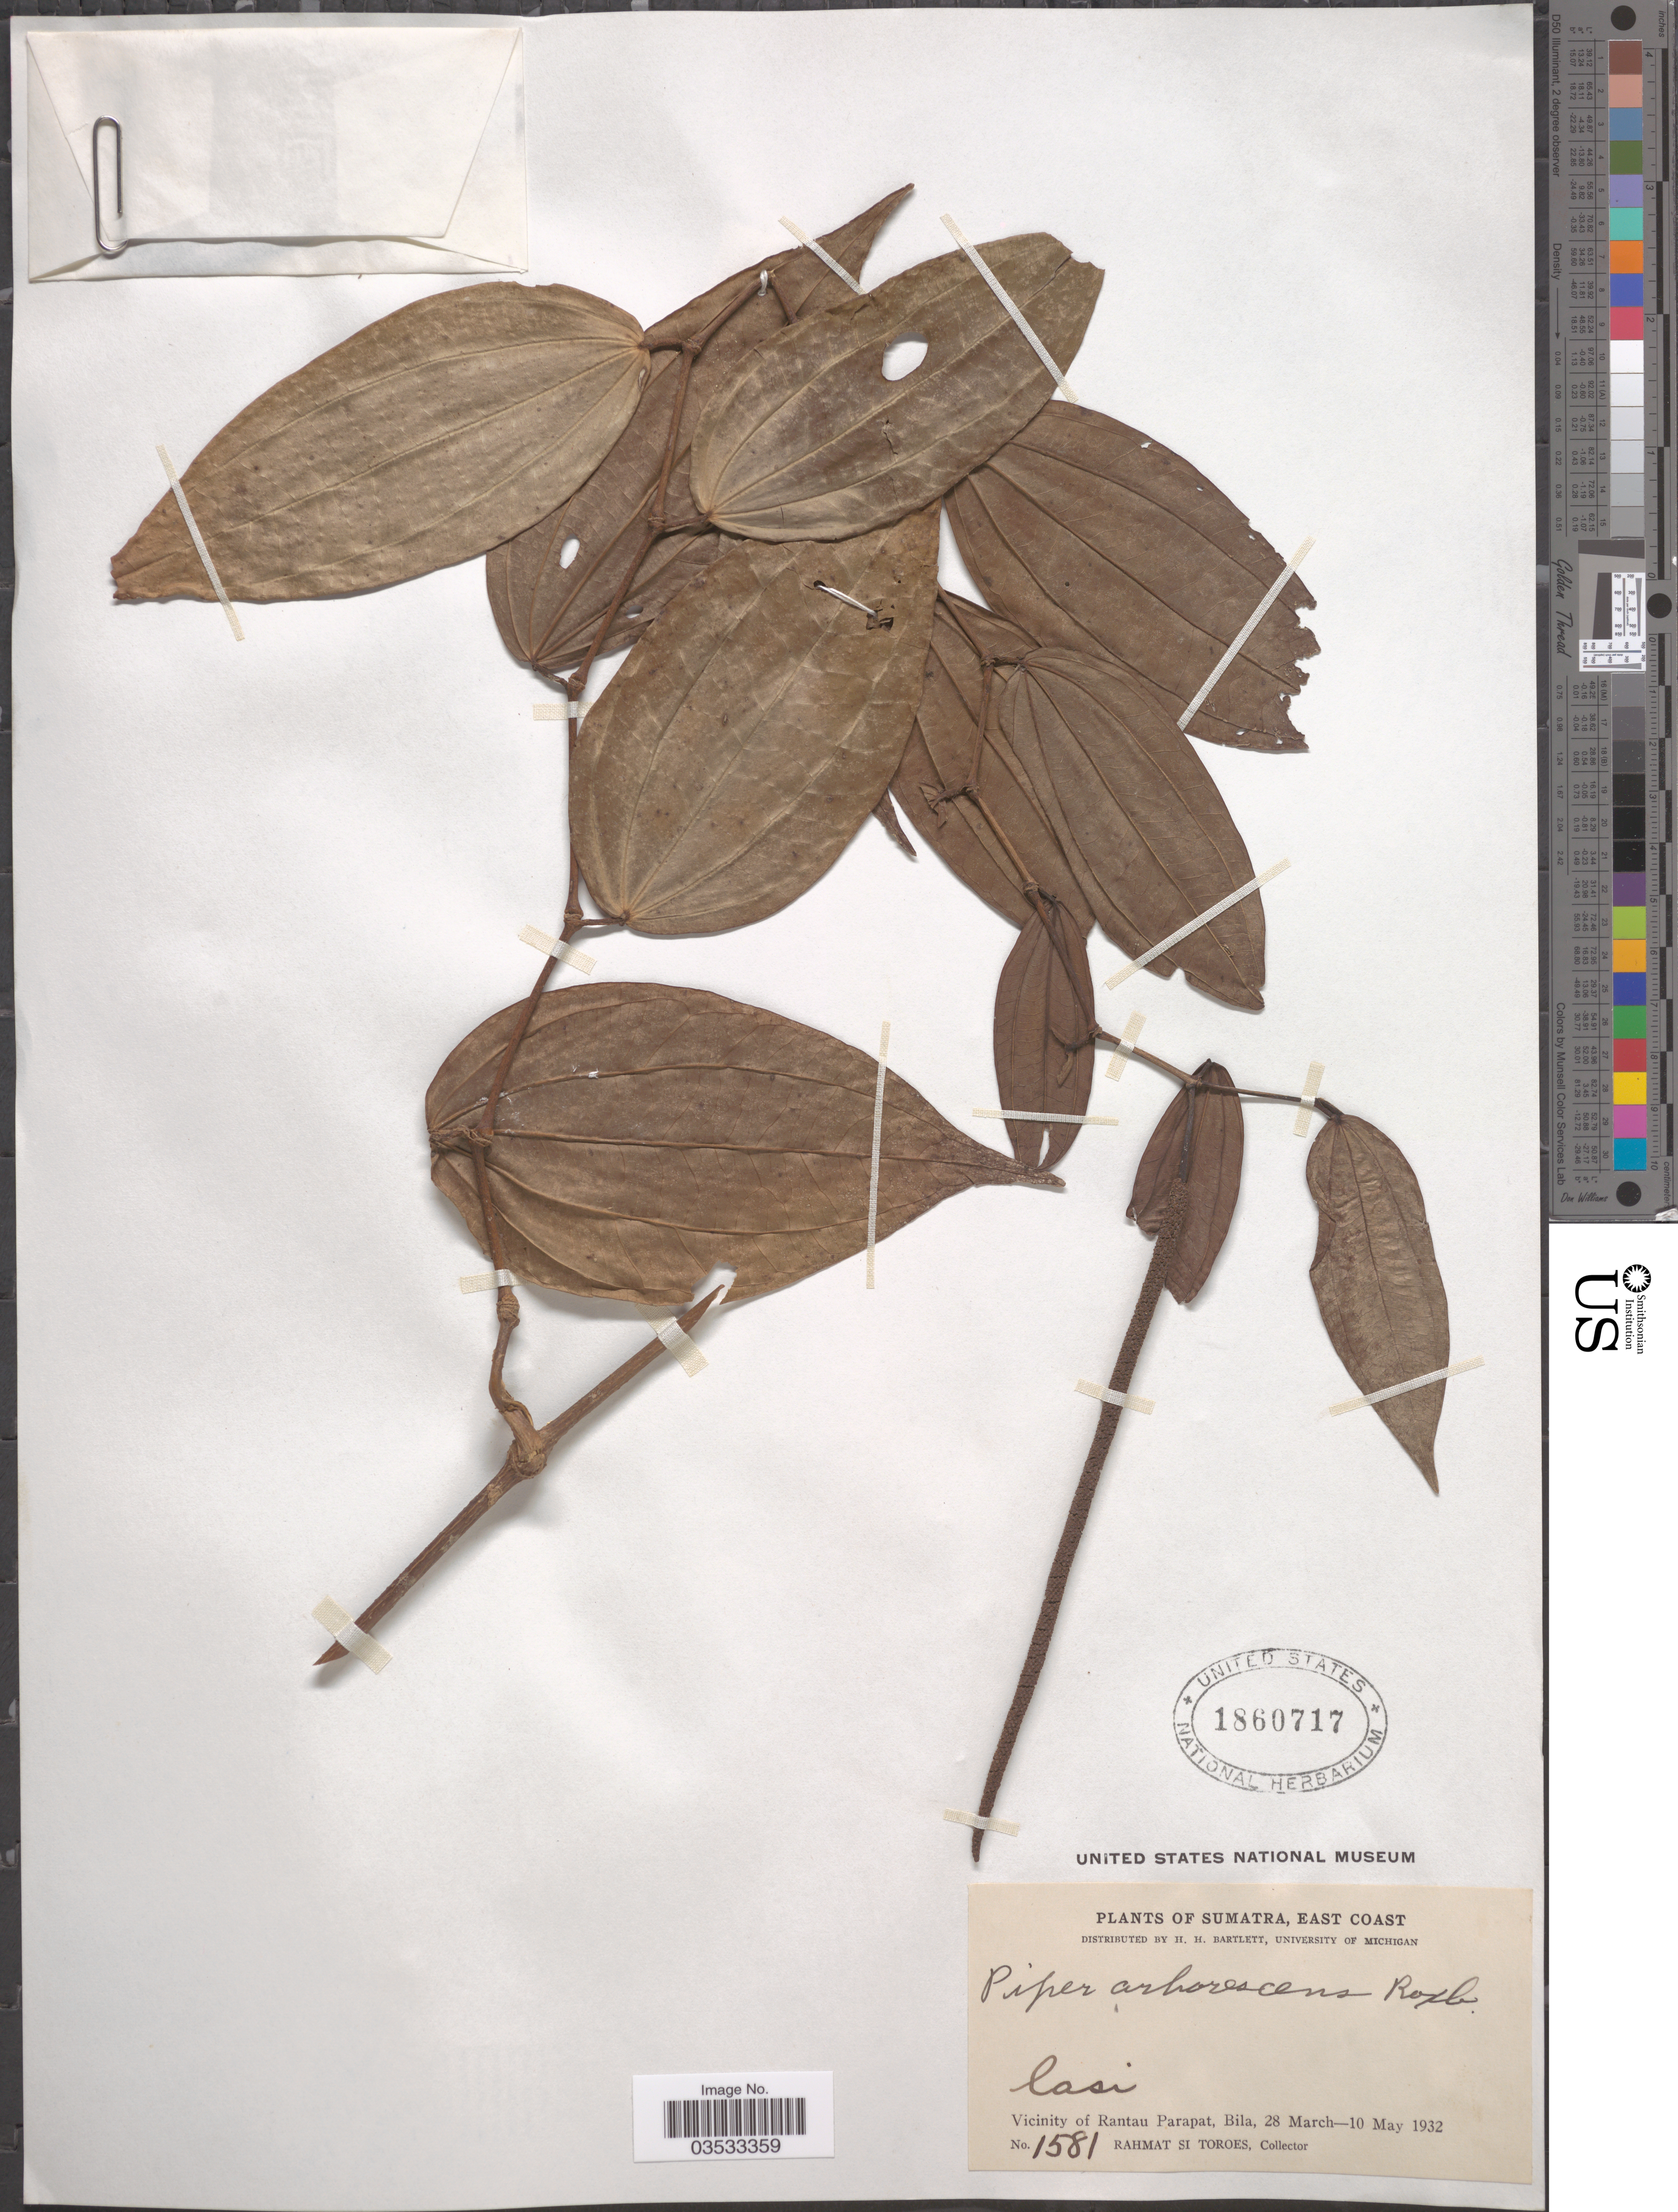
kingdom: Plantae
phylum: Tracheophyta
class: Magnoliopsida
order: Piperales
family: Piperaceae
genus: Piper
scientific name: Piper arborescens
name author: Roxb.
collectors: Rahmat Si Boeea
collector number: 1581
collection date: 1932-03-28/1932-05-10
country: Indonesia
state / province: Sumatra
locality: East Coast. Vicinity of Rantau Parapat, Bila.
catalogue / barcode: US 1860717